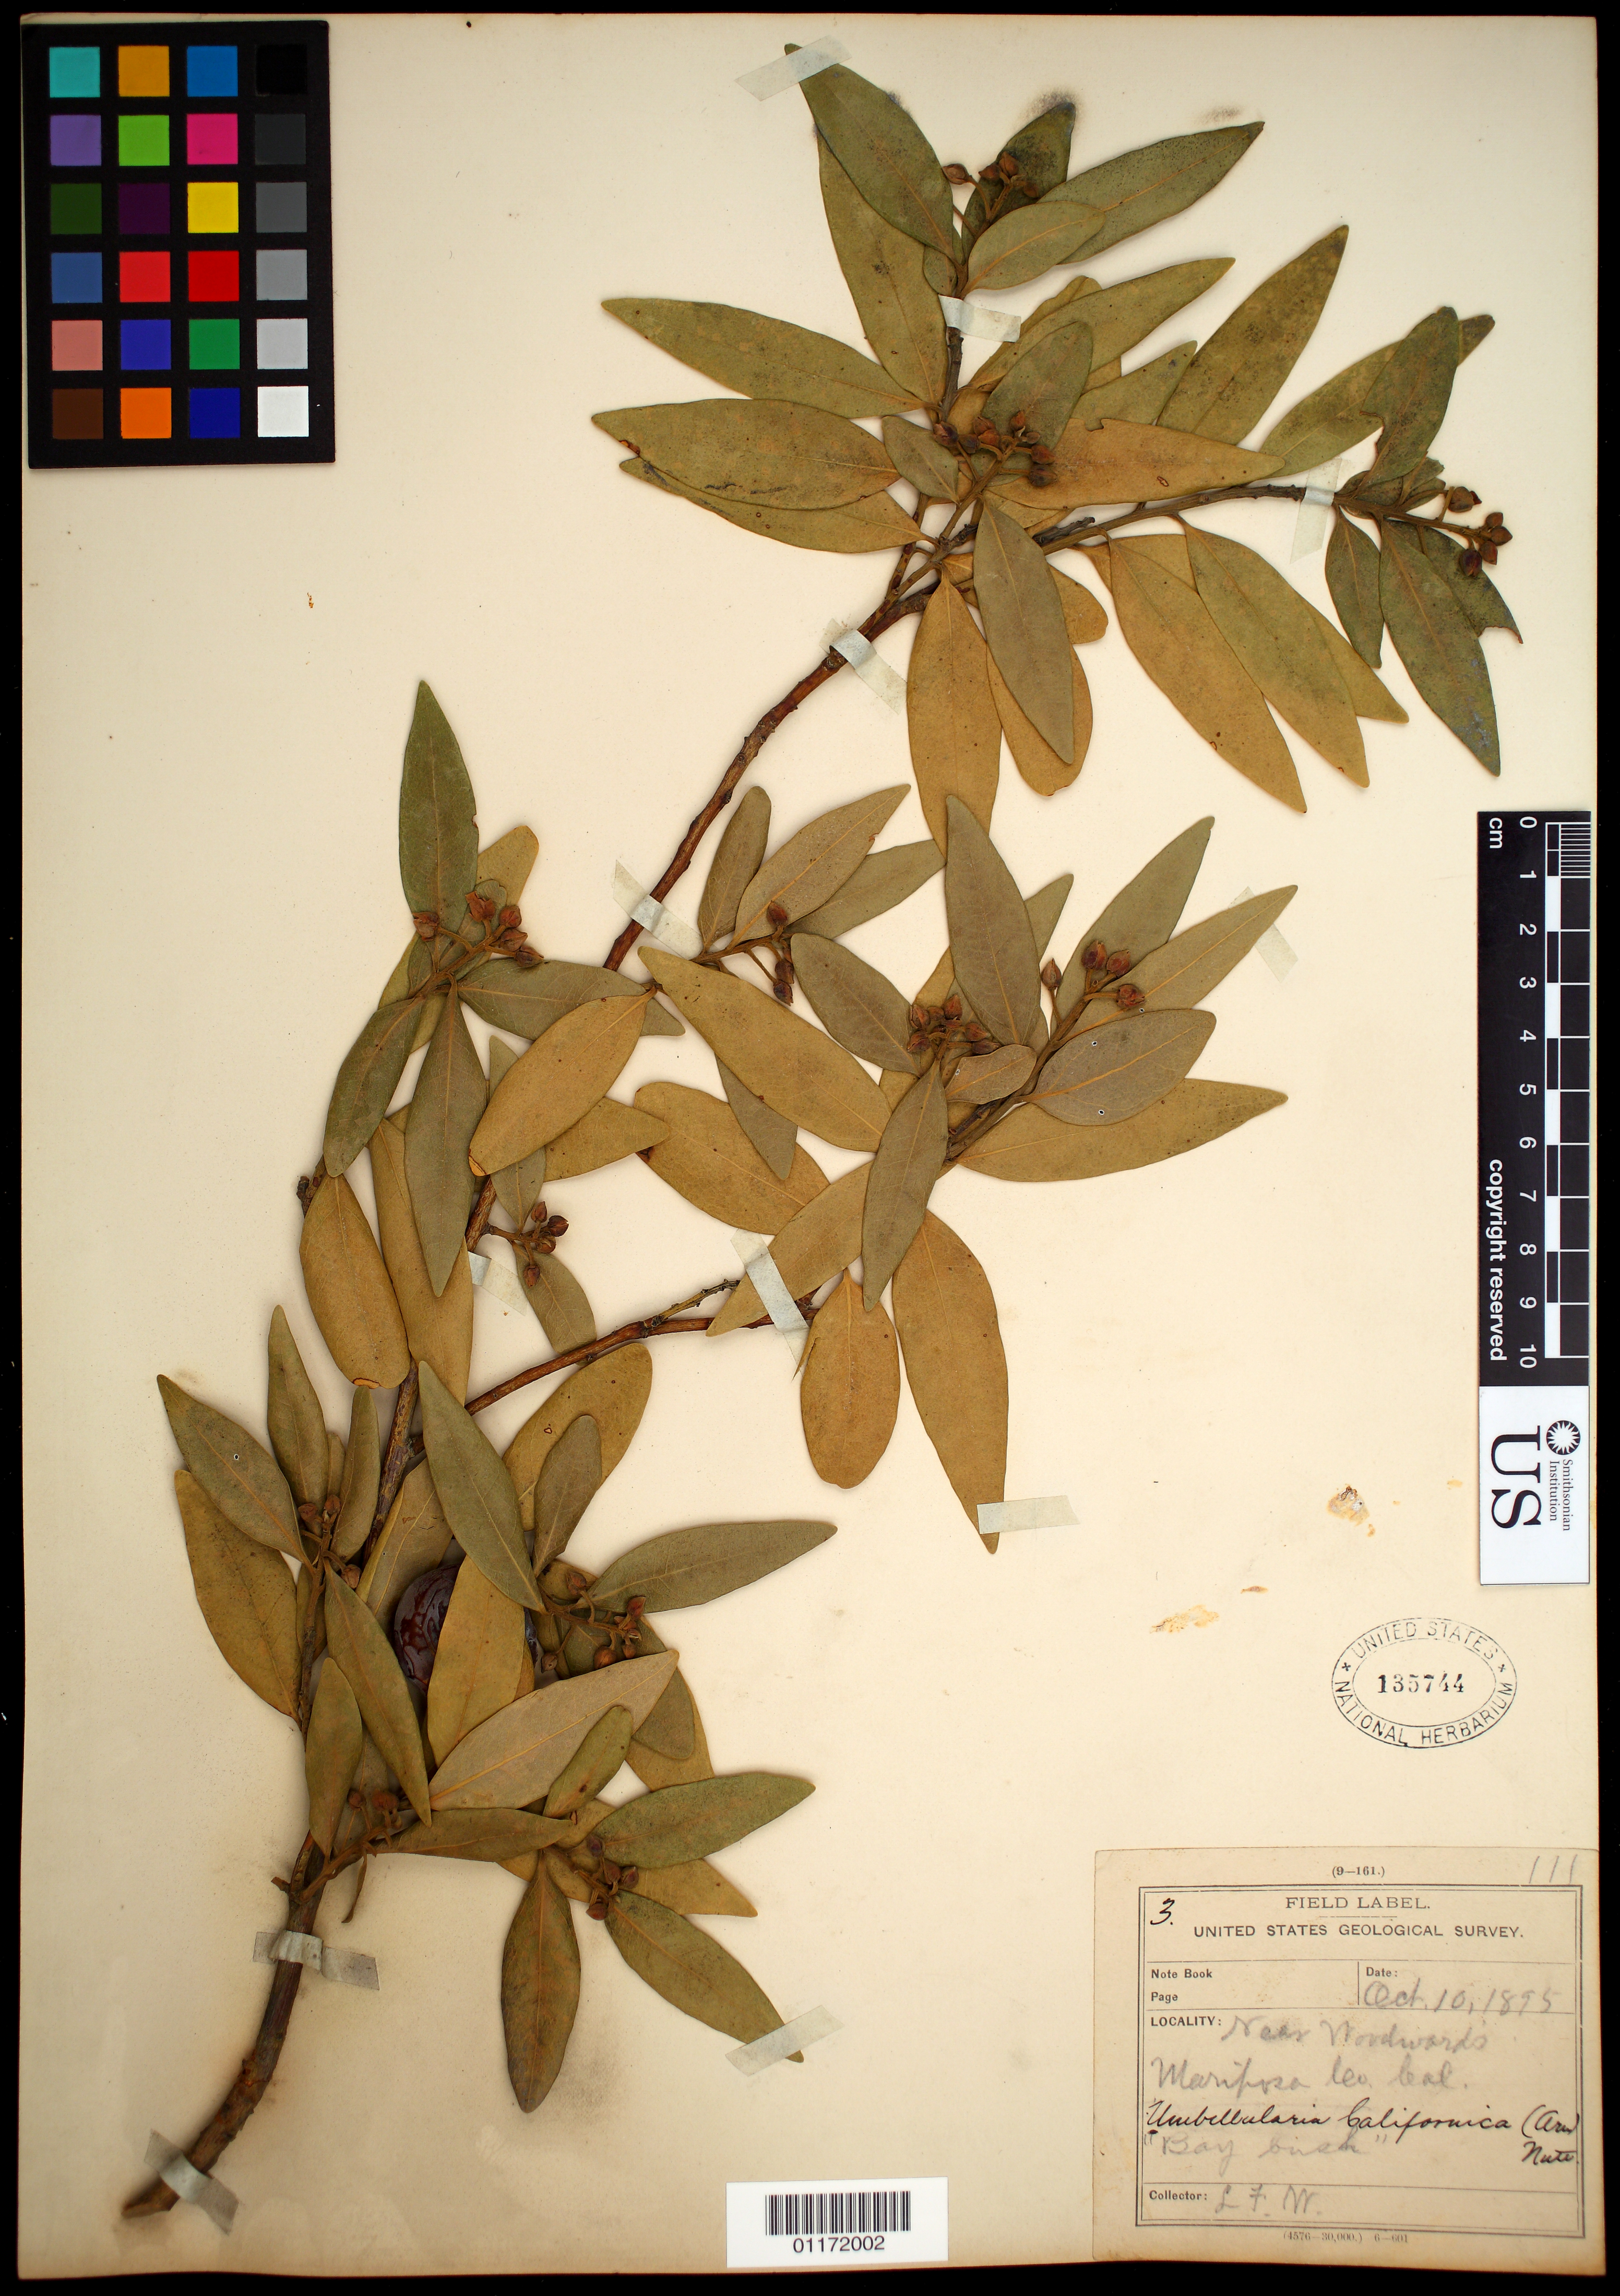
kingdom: Plantae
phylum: Tracheophyta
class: Magnoliopsida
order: Laurales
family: Lauraceae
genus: Umbellularia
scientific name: Umbellularia californica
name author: (Hook. & Arn.) Nutt.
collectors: L. F. Ward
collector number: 3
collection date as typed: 10 Oct 1895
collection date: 1895-10-10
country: United States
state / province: California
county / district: Mariposa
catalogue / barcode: US 135744